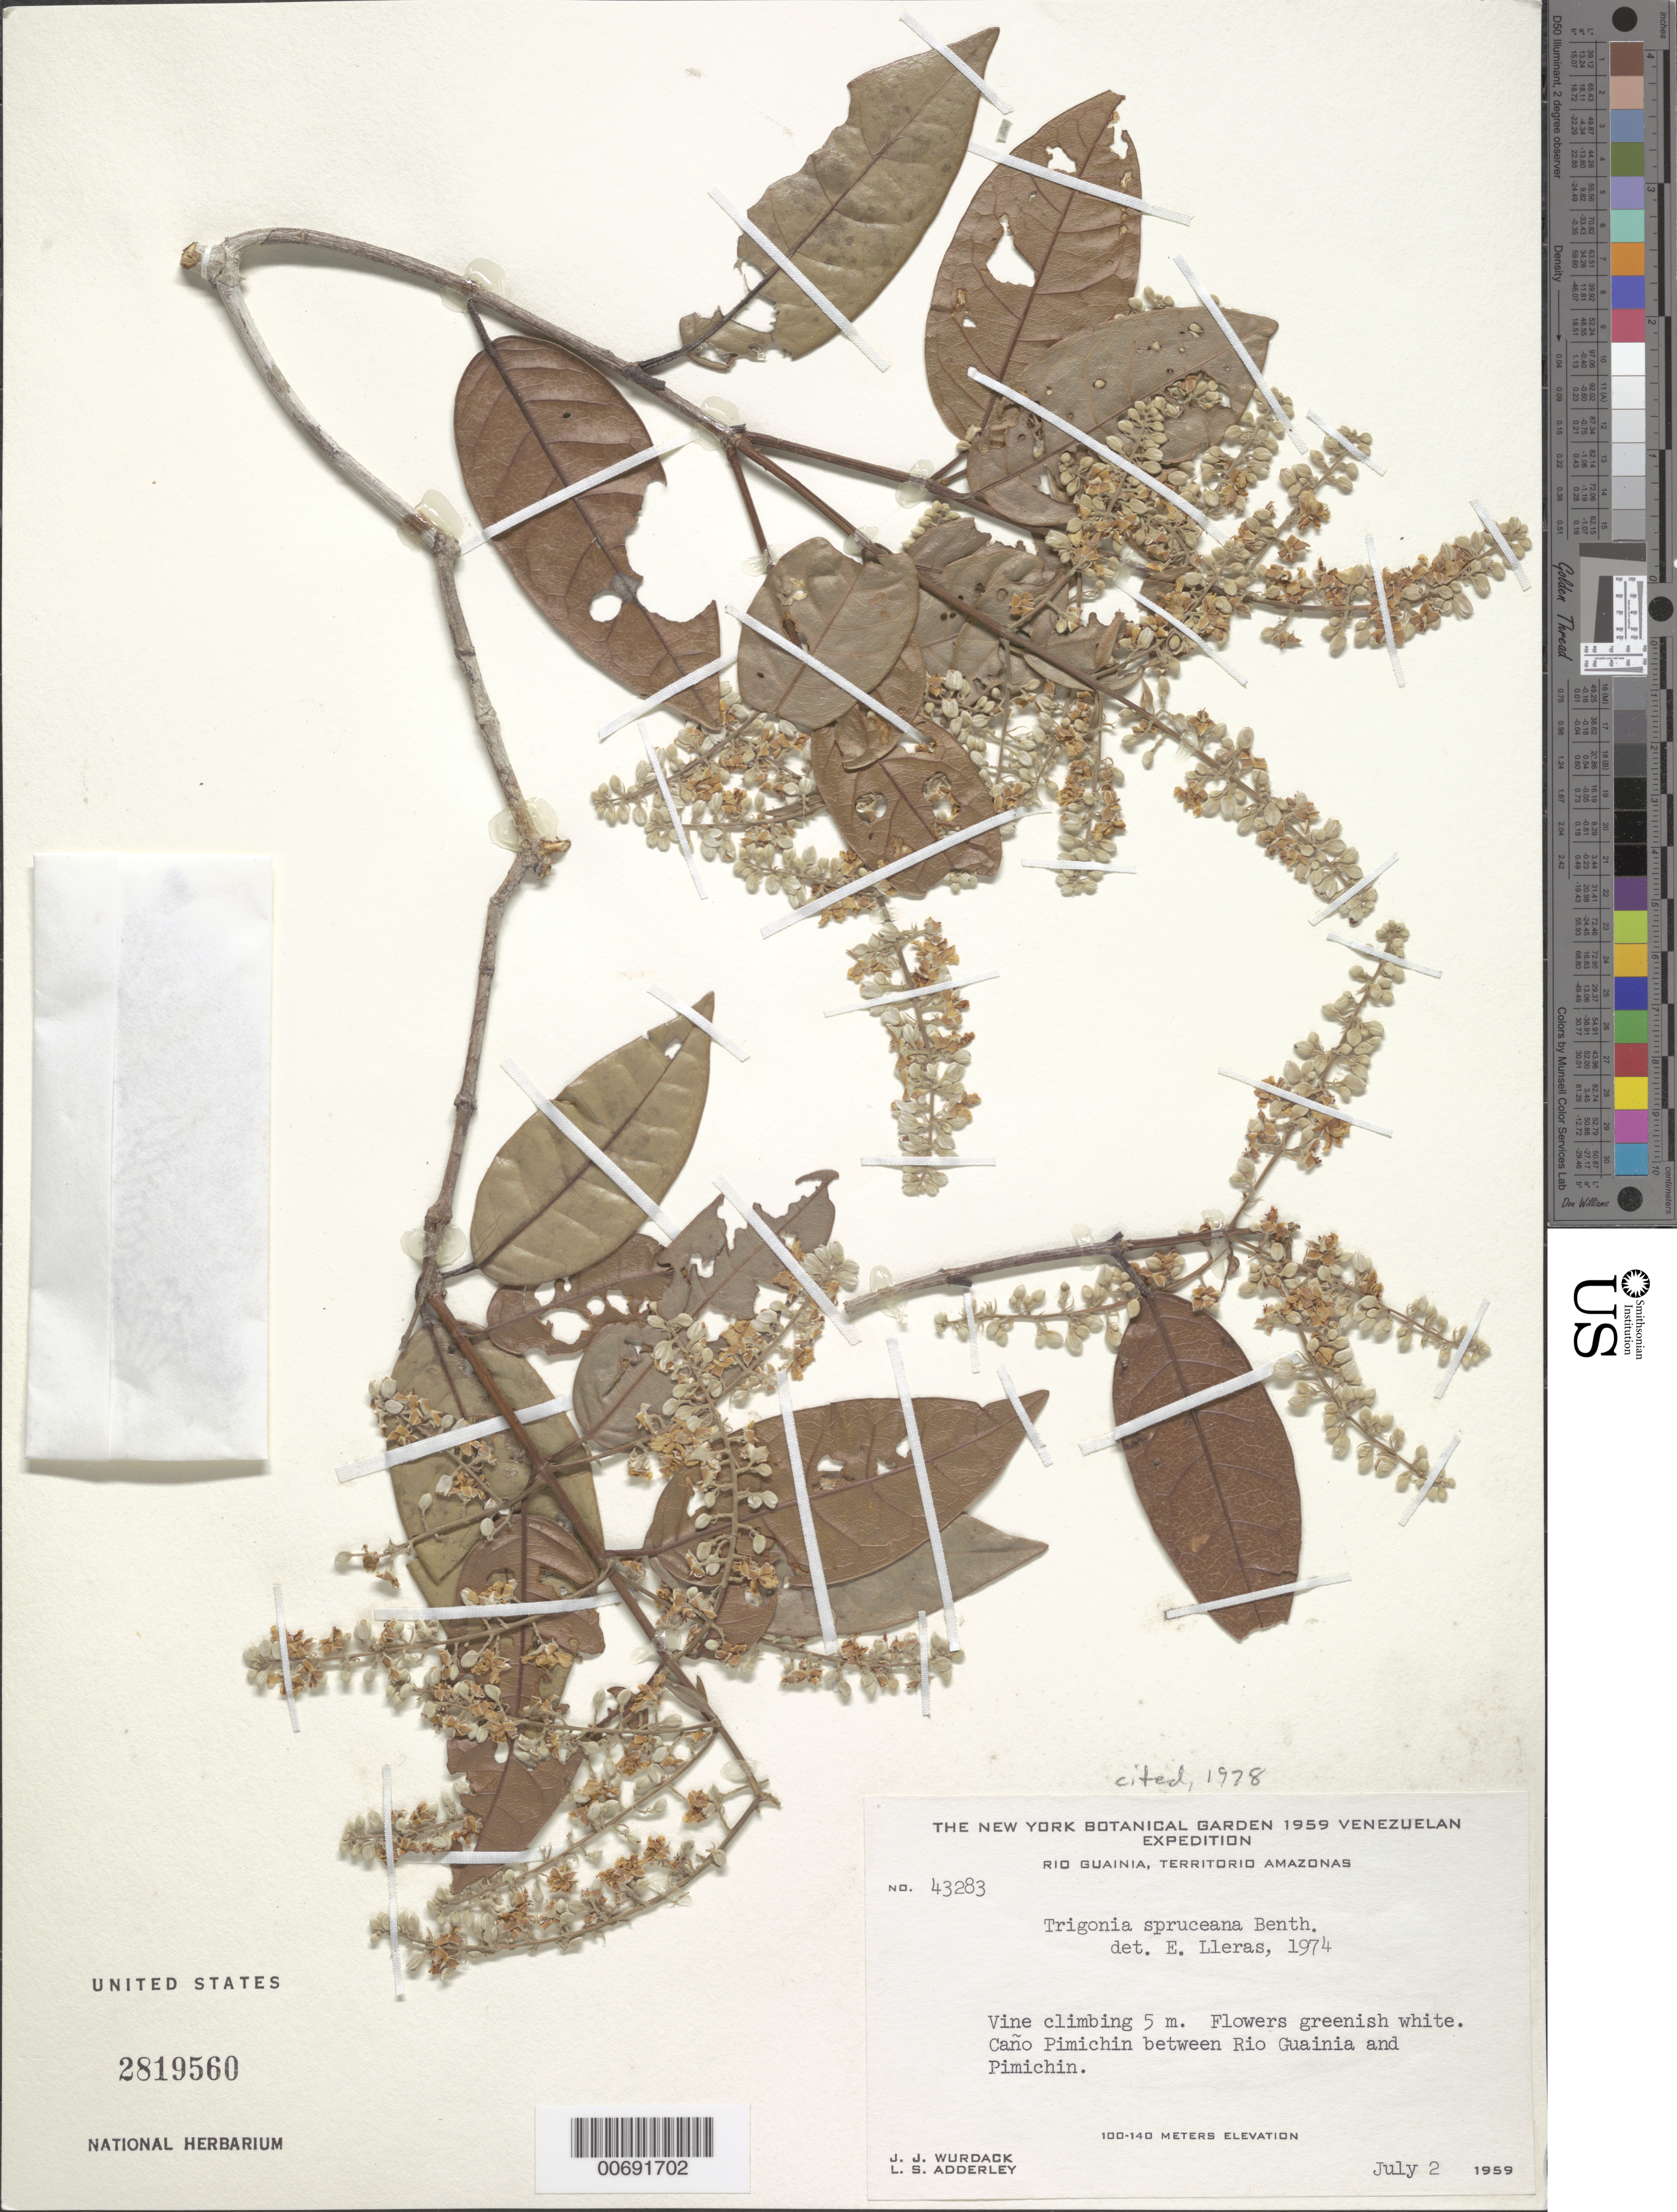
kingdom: Plantae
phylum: Tracheophyta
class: Magnoliopsida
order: Malpighiales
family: Trigoniaceae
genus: Trigonia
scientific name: Trigonia spruceana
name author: Benth. ex Warm.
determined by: Lleras, E.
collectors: J. J. Wurdack & L. S. Adderley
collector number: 43283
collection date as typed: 2-Jul-59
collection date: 1959-07-02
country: Venezuela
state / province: Amazonas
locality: Caño Pimichin, between Río Guainia and Pimichin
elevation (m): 100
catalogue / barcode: US 2819560